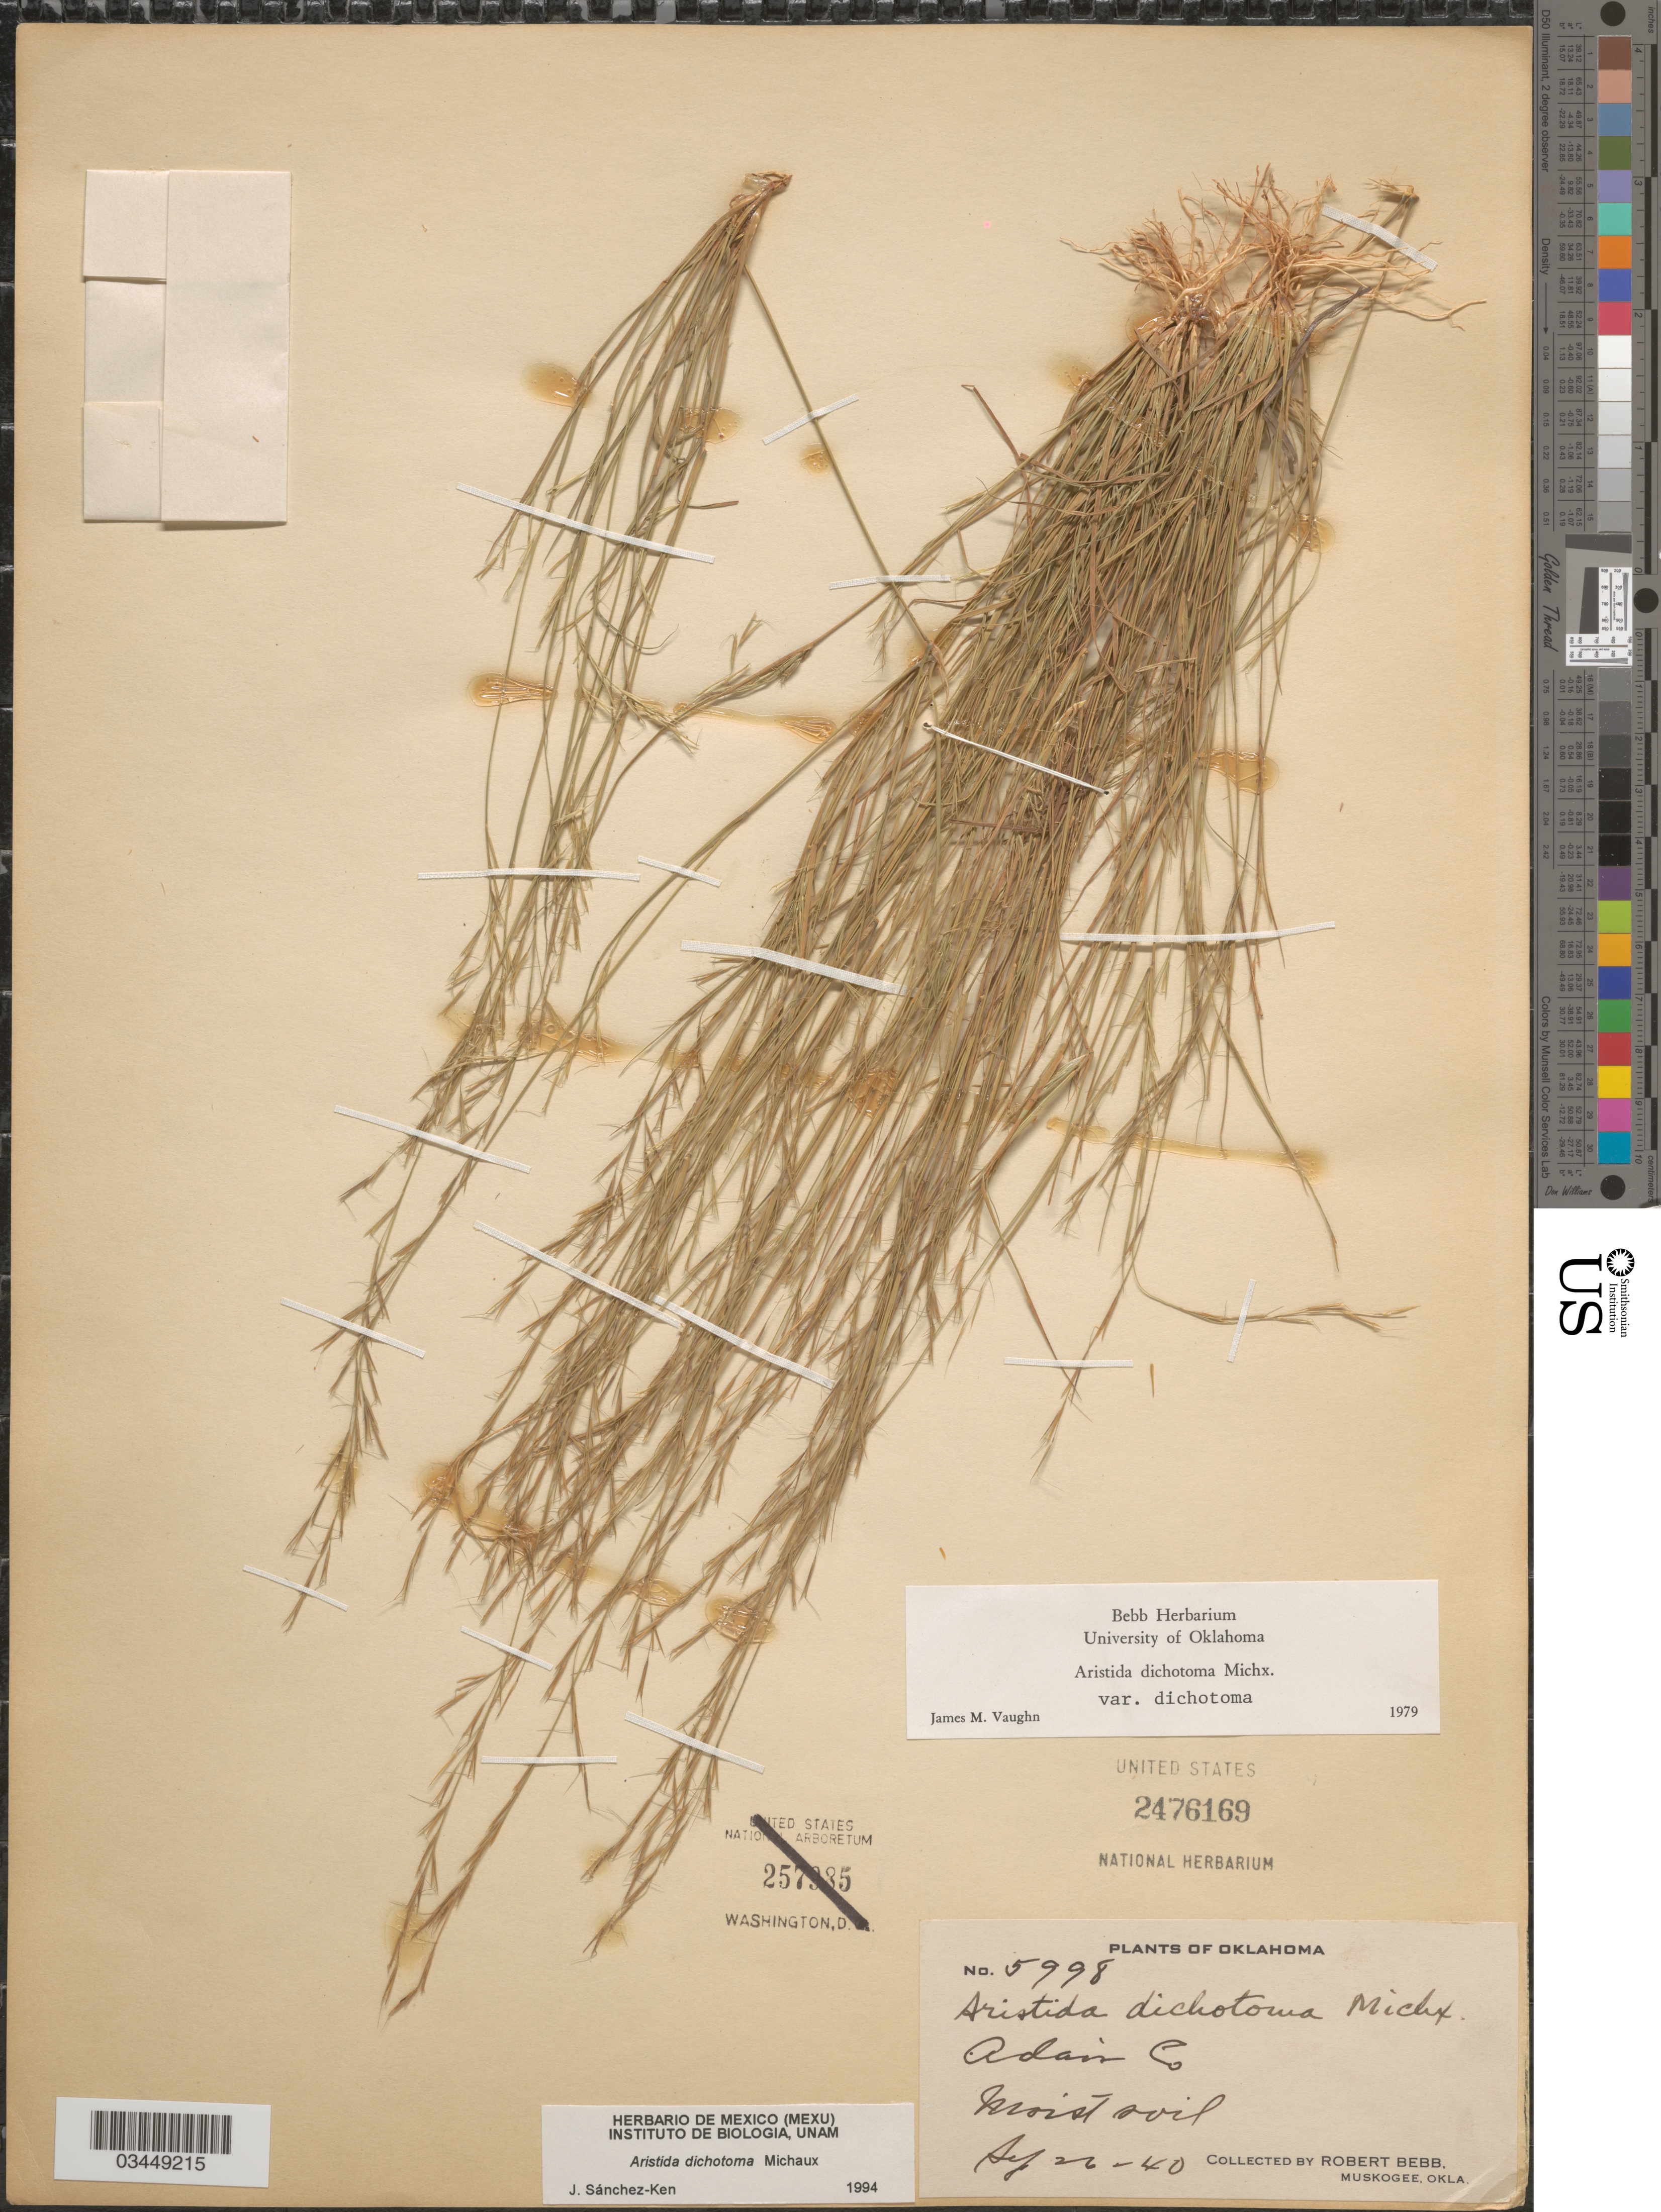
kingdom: Plantae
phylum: Tracheophyta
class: Liliopsida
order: Poales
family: Poaceae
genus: Aristida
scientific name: Aristida dichotoma var. dichotoma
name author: Michx.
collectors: R. Bebb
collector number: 5998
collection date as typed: Transcribed d/m/y: 26/9/40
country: United States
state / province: Oklahoma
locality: Adair Co. Moist soil.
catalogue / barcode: US 2476169